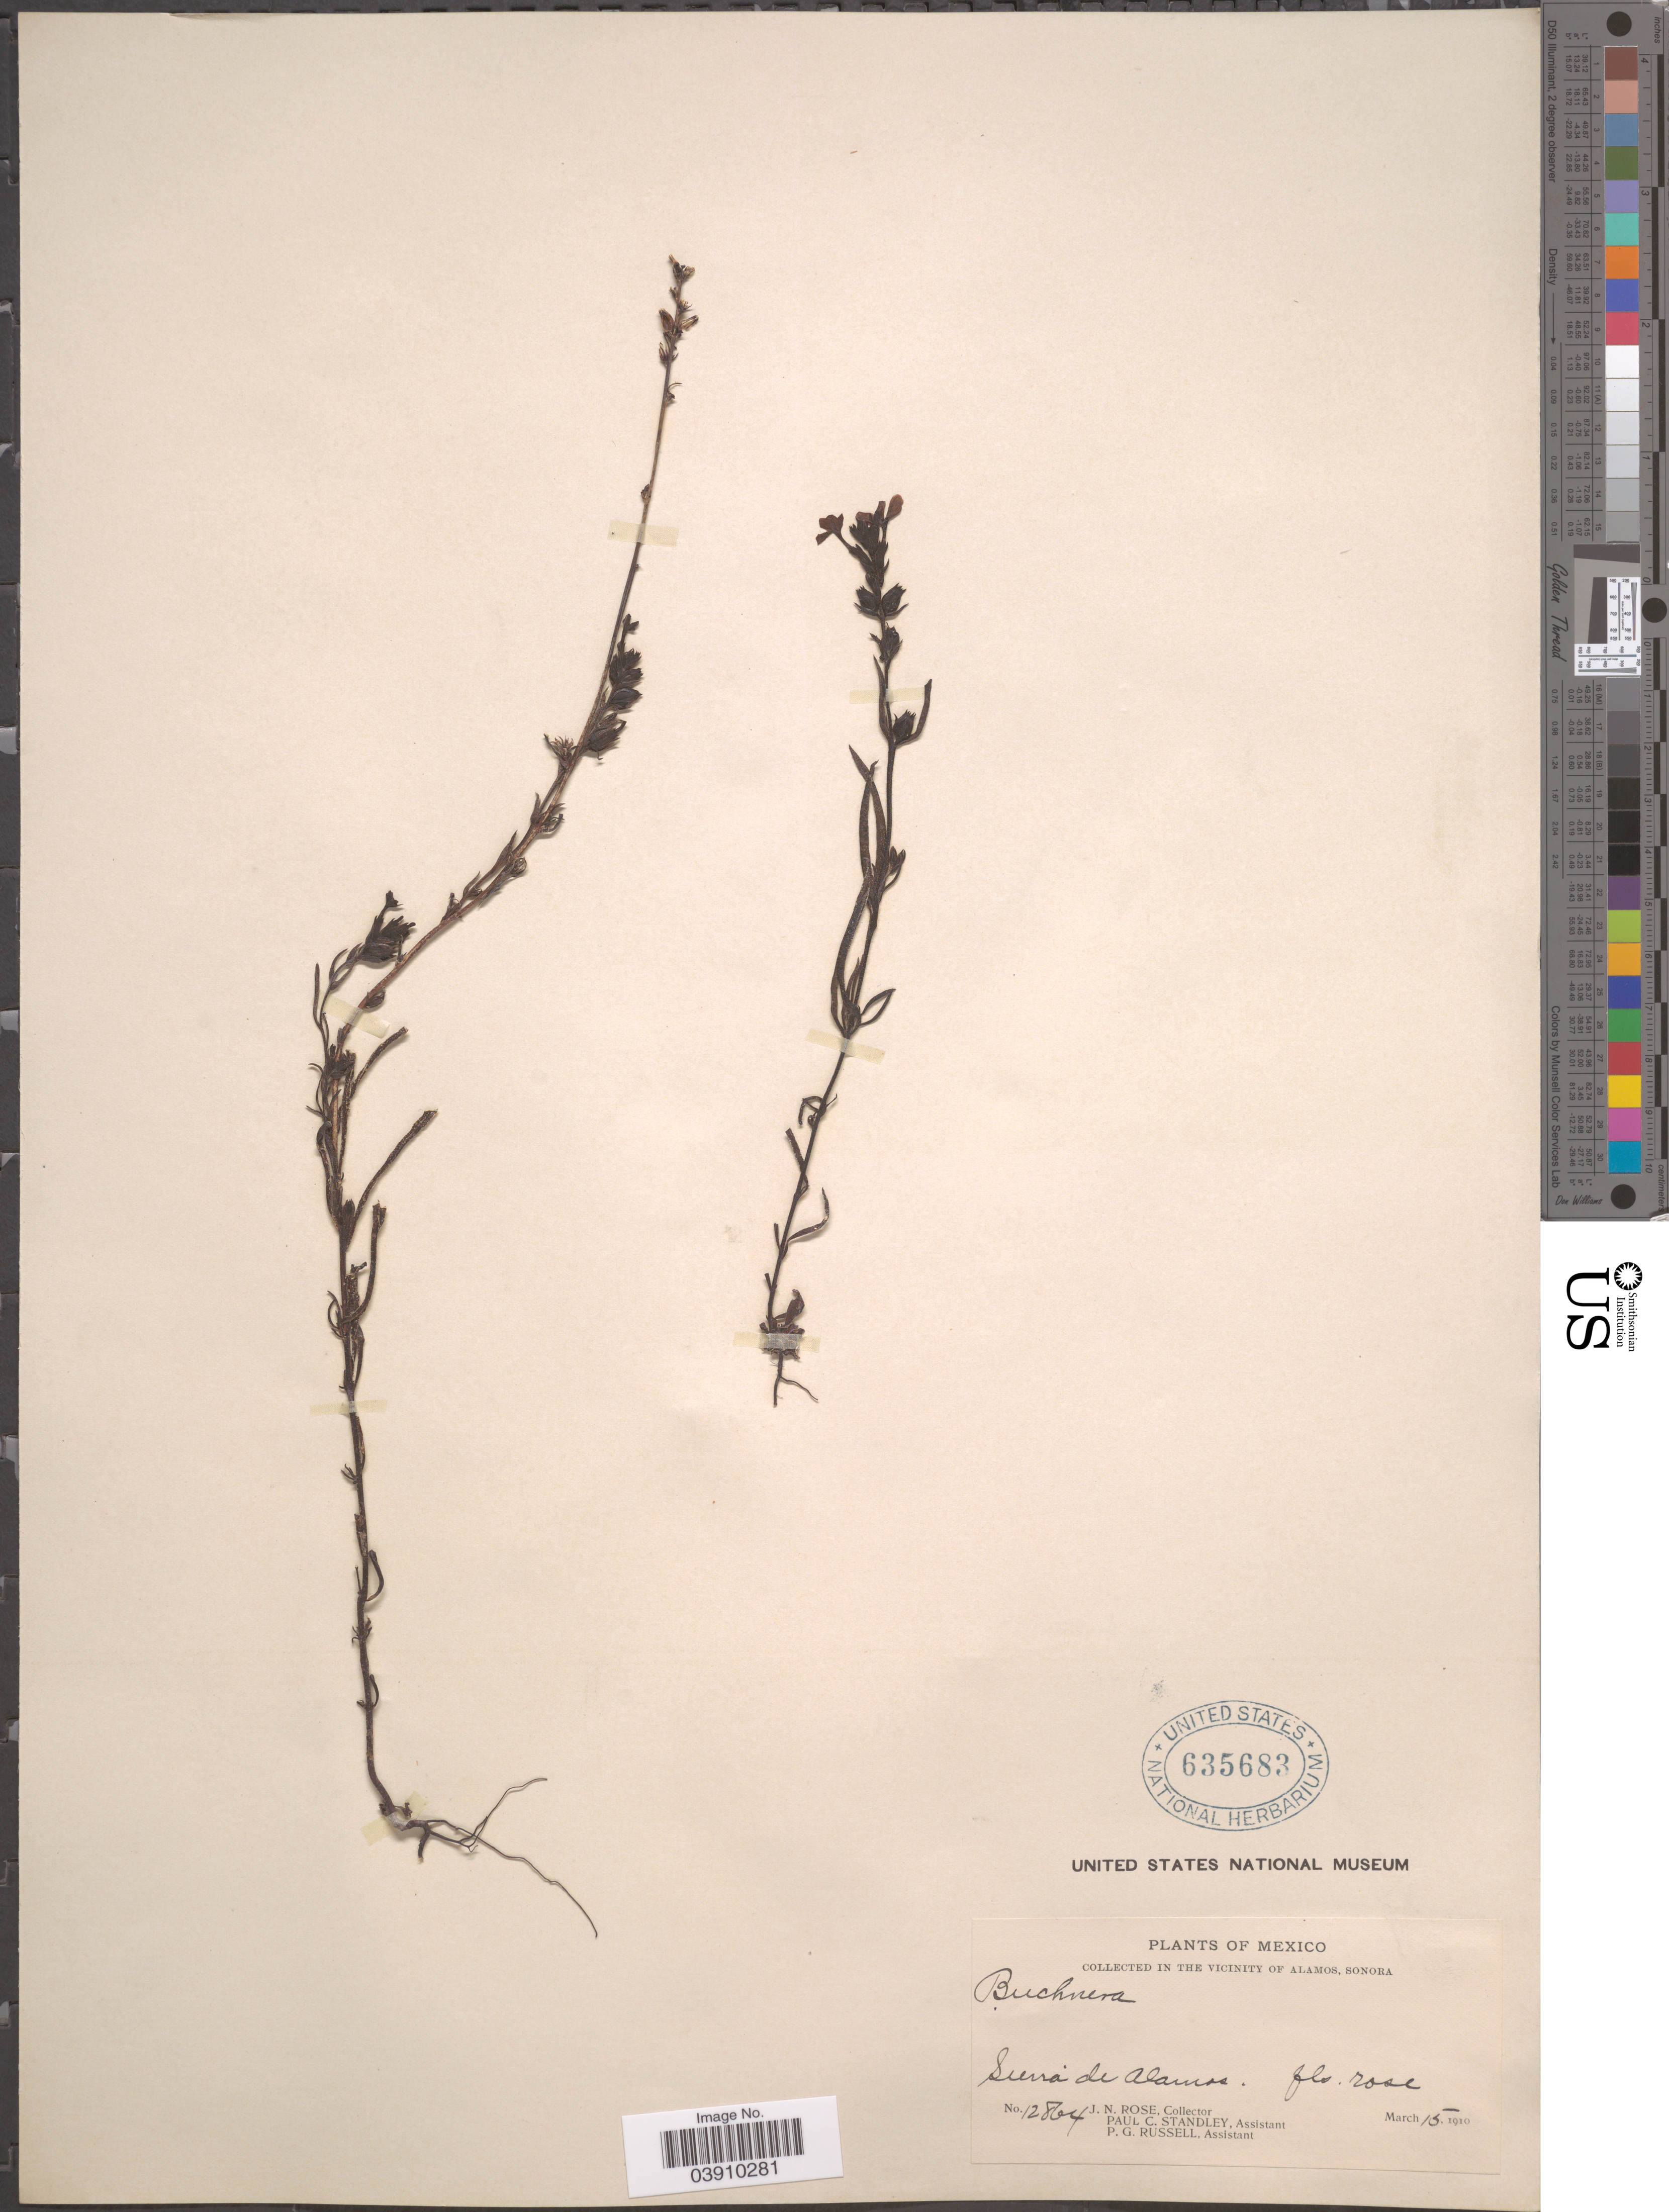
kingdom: Plantae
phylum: Tracheophyta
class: Magnoliopsida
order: Lamiales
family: Orobanchaceae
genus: Buchnera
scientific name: Buchnera pusilla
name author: Kunth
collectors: J. N. Rose, P. C. Standley & P. G. Russell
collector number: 12864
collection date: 1910-03-15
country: Mexico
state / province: Sonora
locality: In the Vicinity of Alamos. Sierra de Alamos.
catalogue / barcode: US 635683